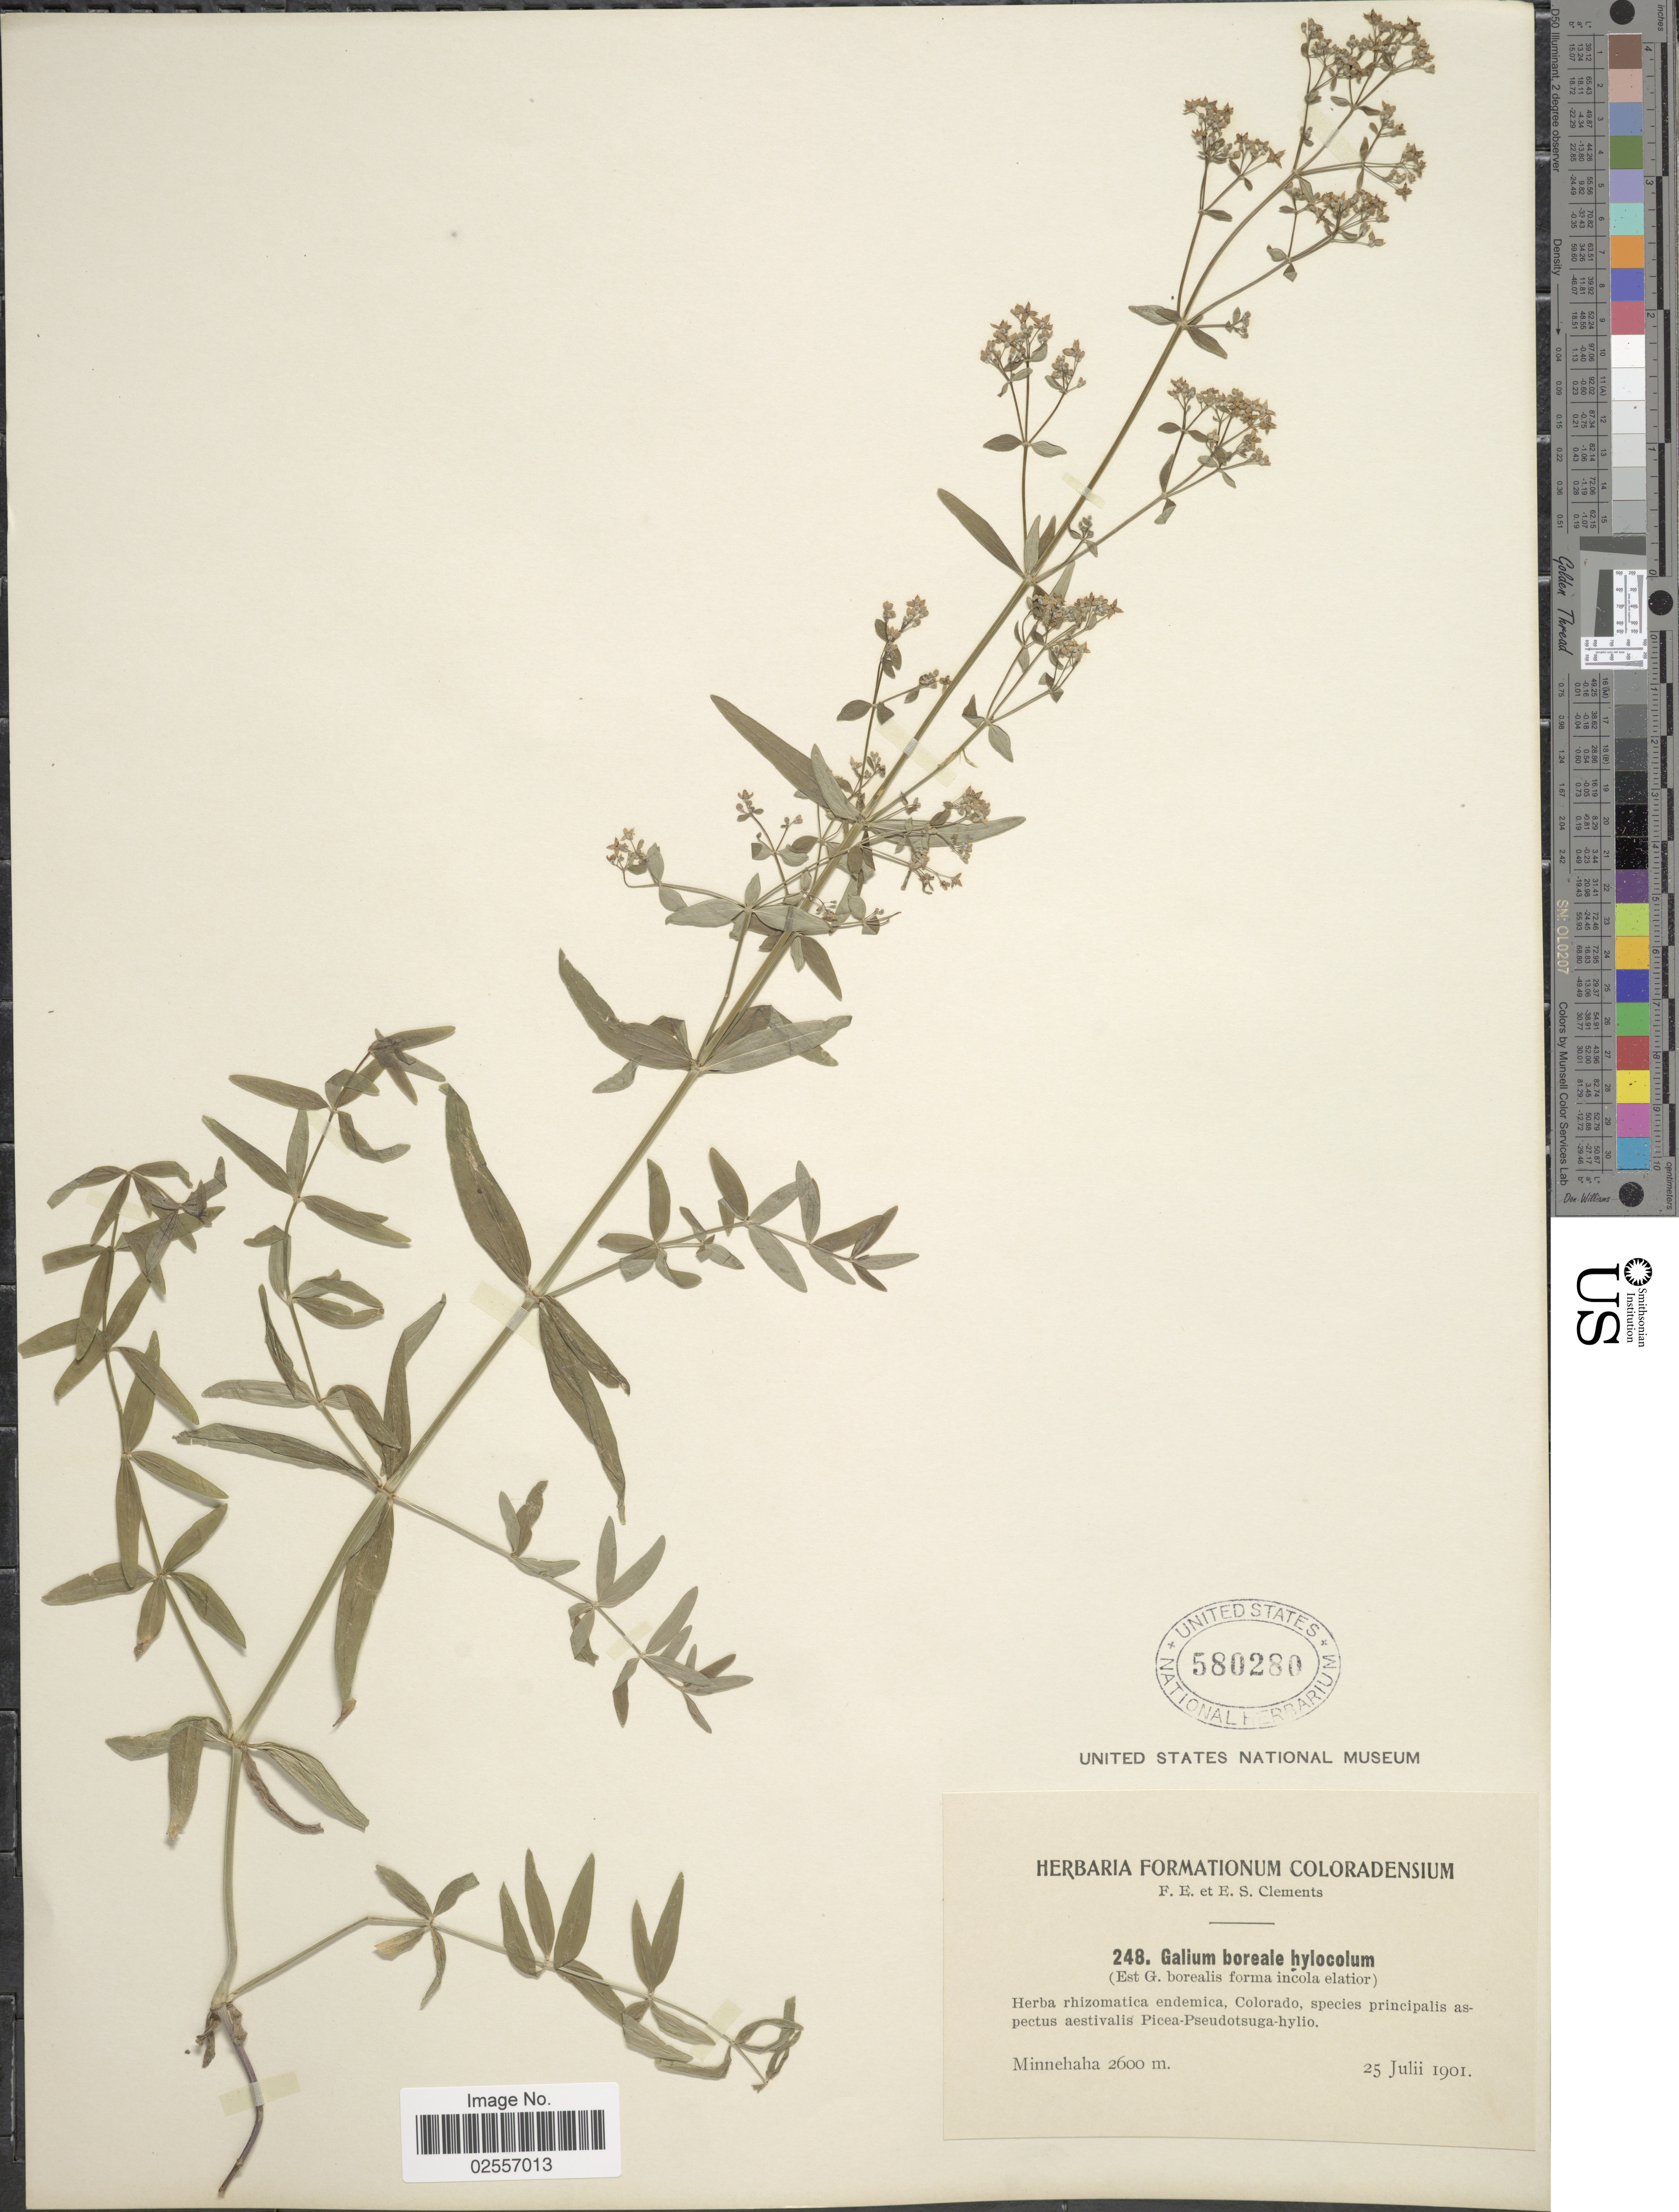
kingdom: Plantae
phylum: Tracheophyta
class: Magnoliopsida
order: Gentianales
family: Rubiaceae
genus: Galium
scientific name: Galium boreale L.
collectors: F. E. Clements & E. S. Clements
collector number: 248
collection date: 1901-07-25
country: United States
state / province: Colorado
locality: Minnehaha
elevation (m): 2600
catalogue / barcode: US 580280